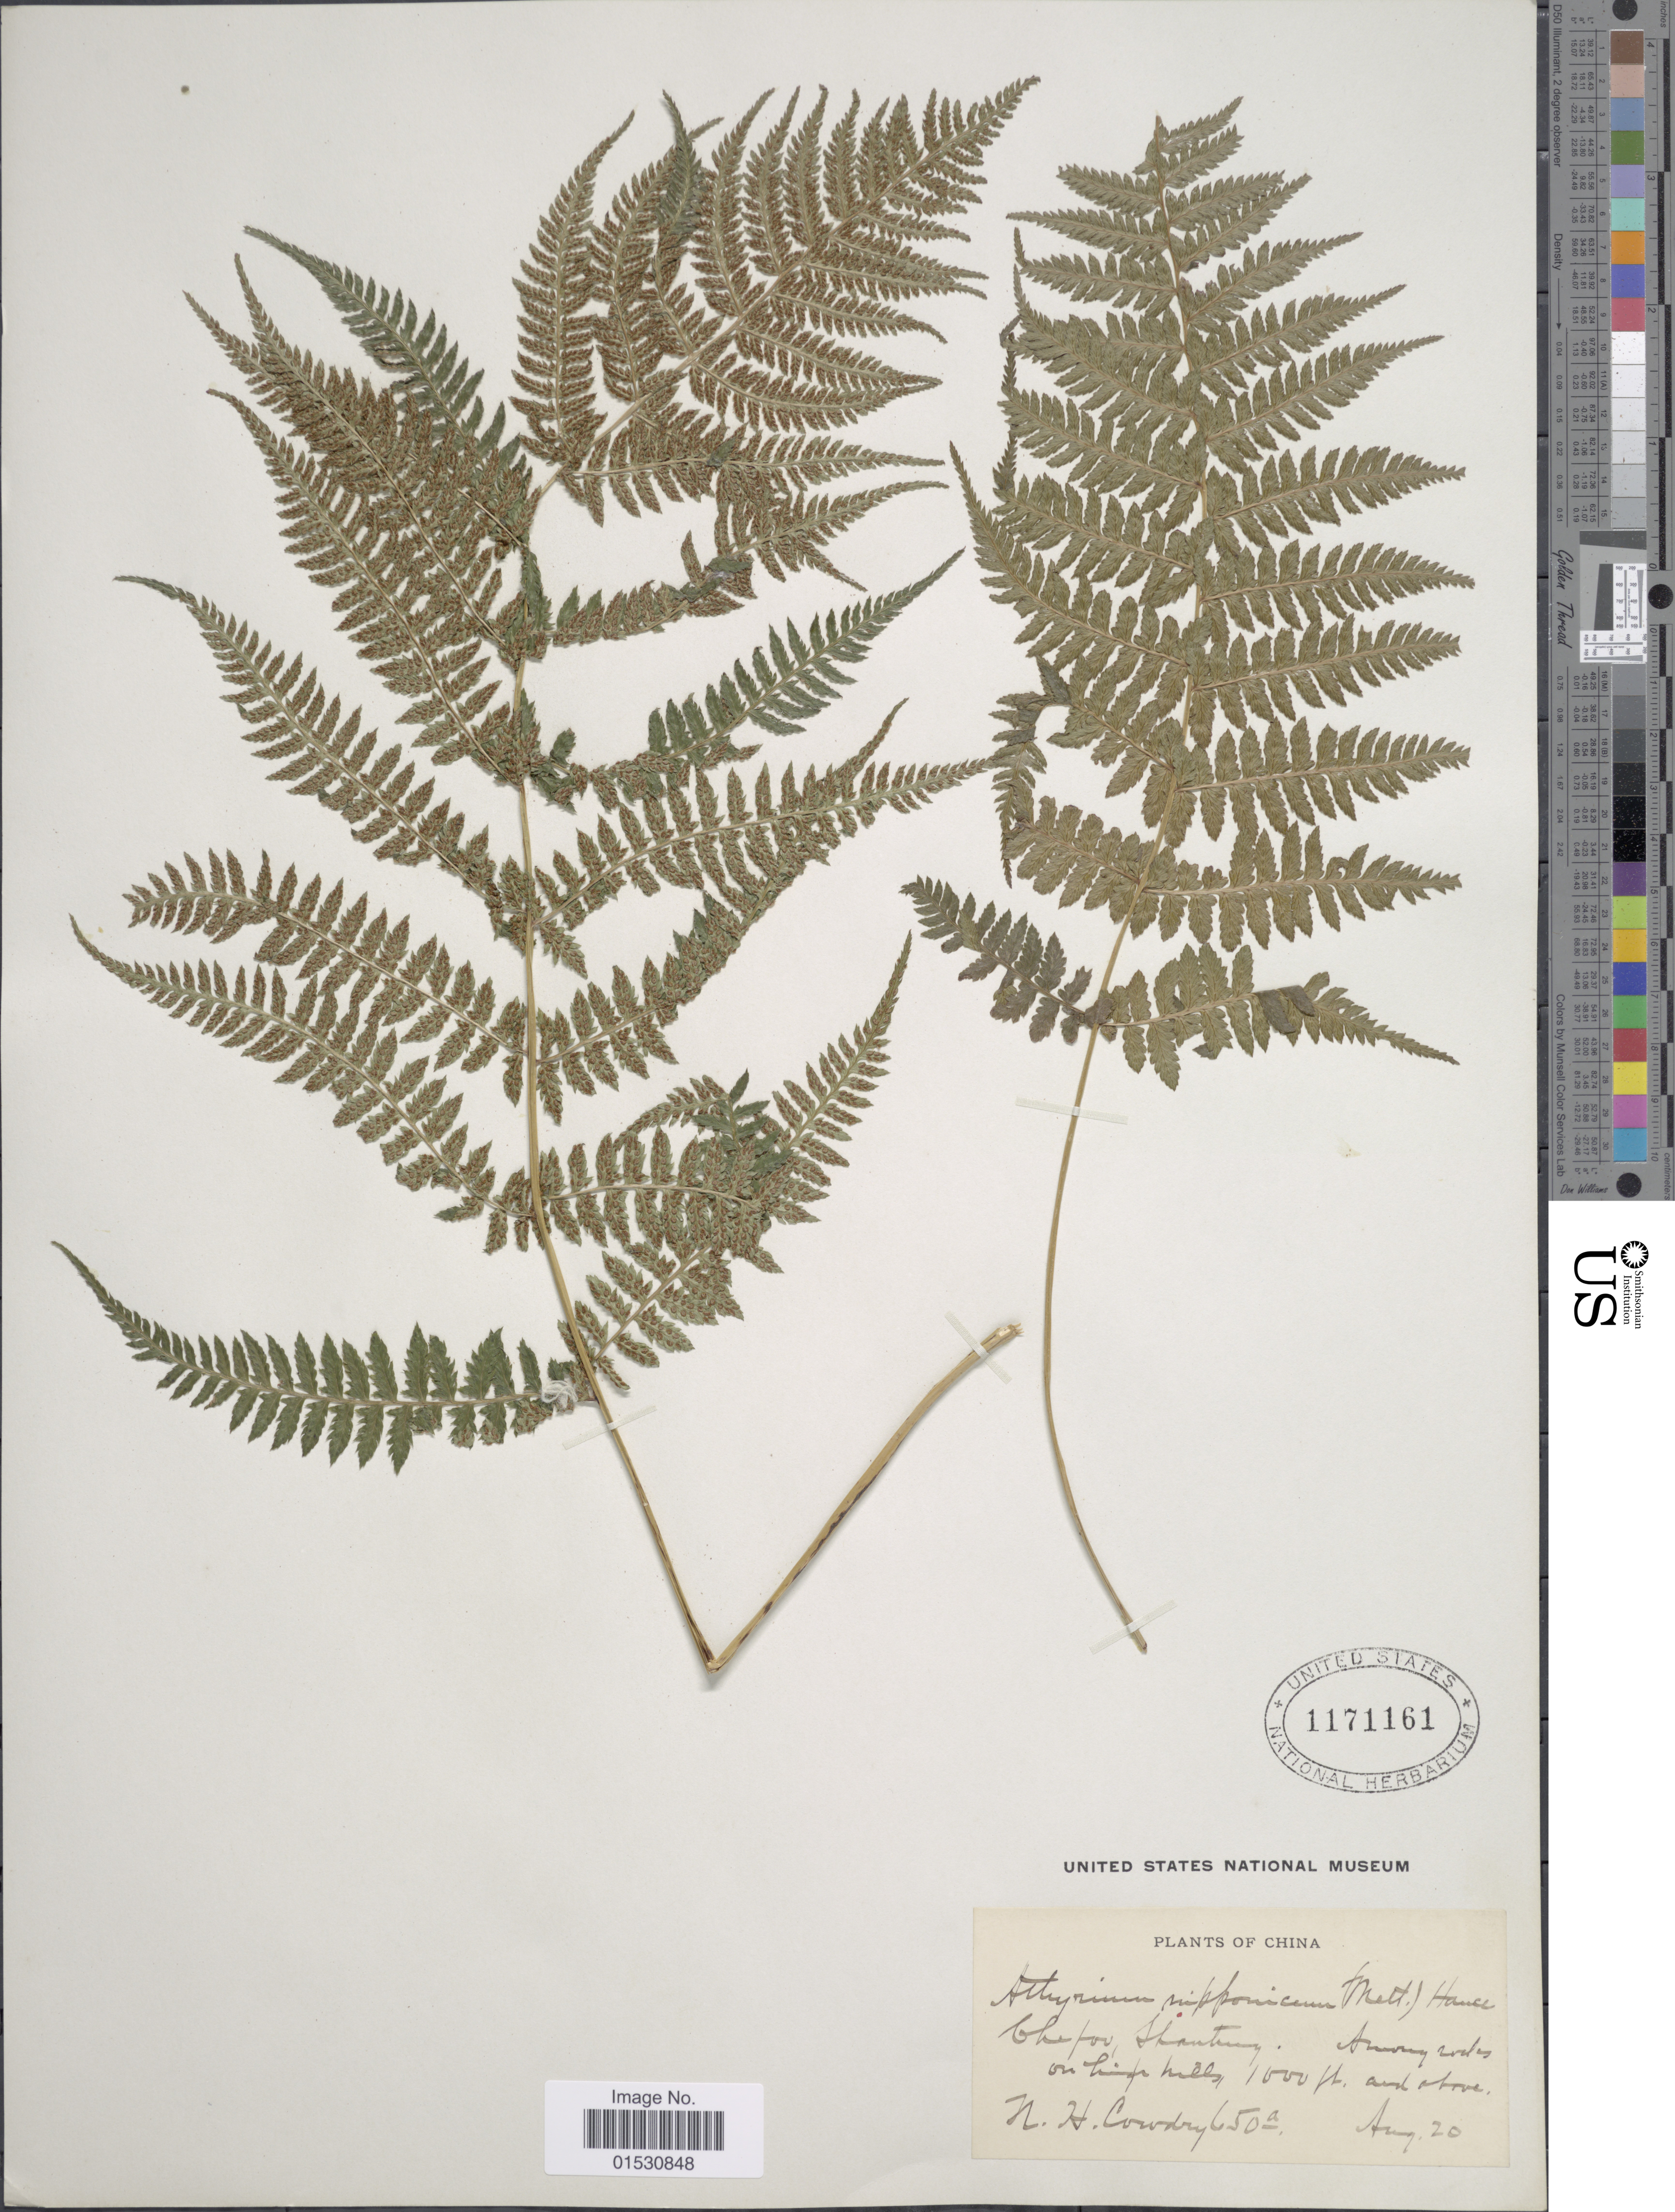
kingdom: Plantae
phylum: Tracheophyta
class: Polypodiopsida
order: Polypodiales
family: Athyriaceae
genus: Athyrium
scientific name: Athyrium nipponicum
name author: (Mett.) Hance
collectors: N. H. Cowdry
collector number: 650a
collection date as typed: Transcribed d/m/y: /8/20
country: China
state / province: Shandong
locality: Chefoo, Shantung.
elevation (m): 305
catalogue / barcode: US 1171161